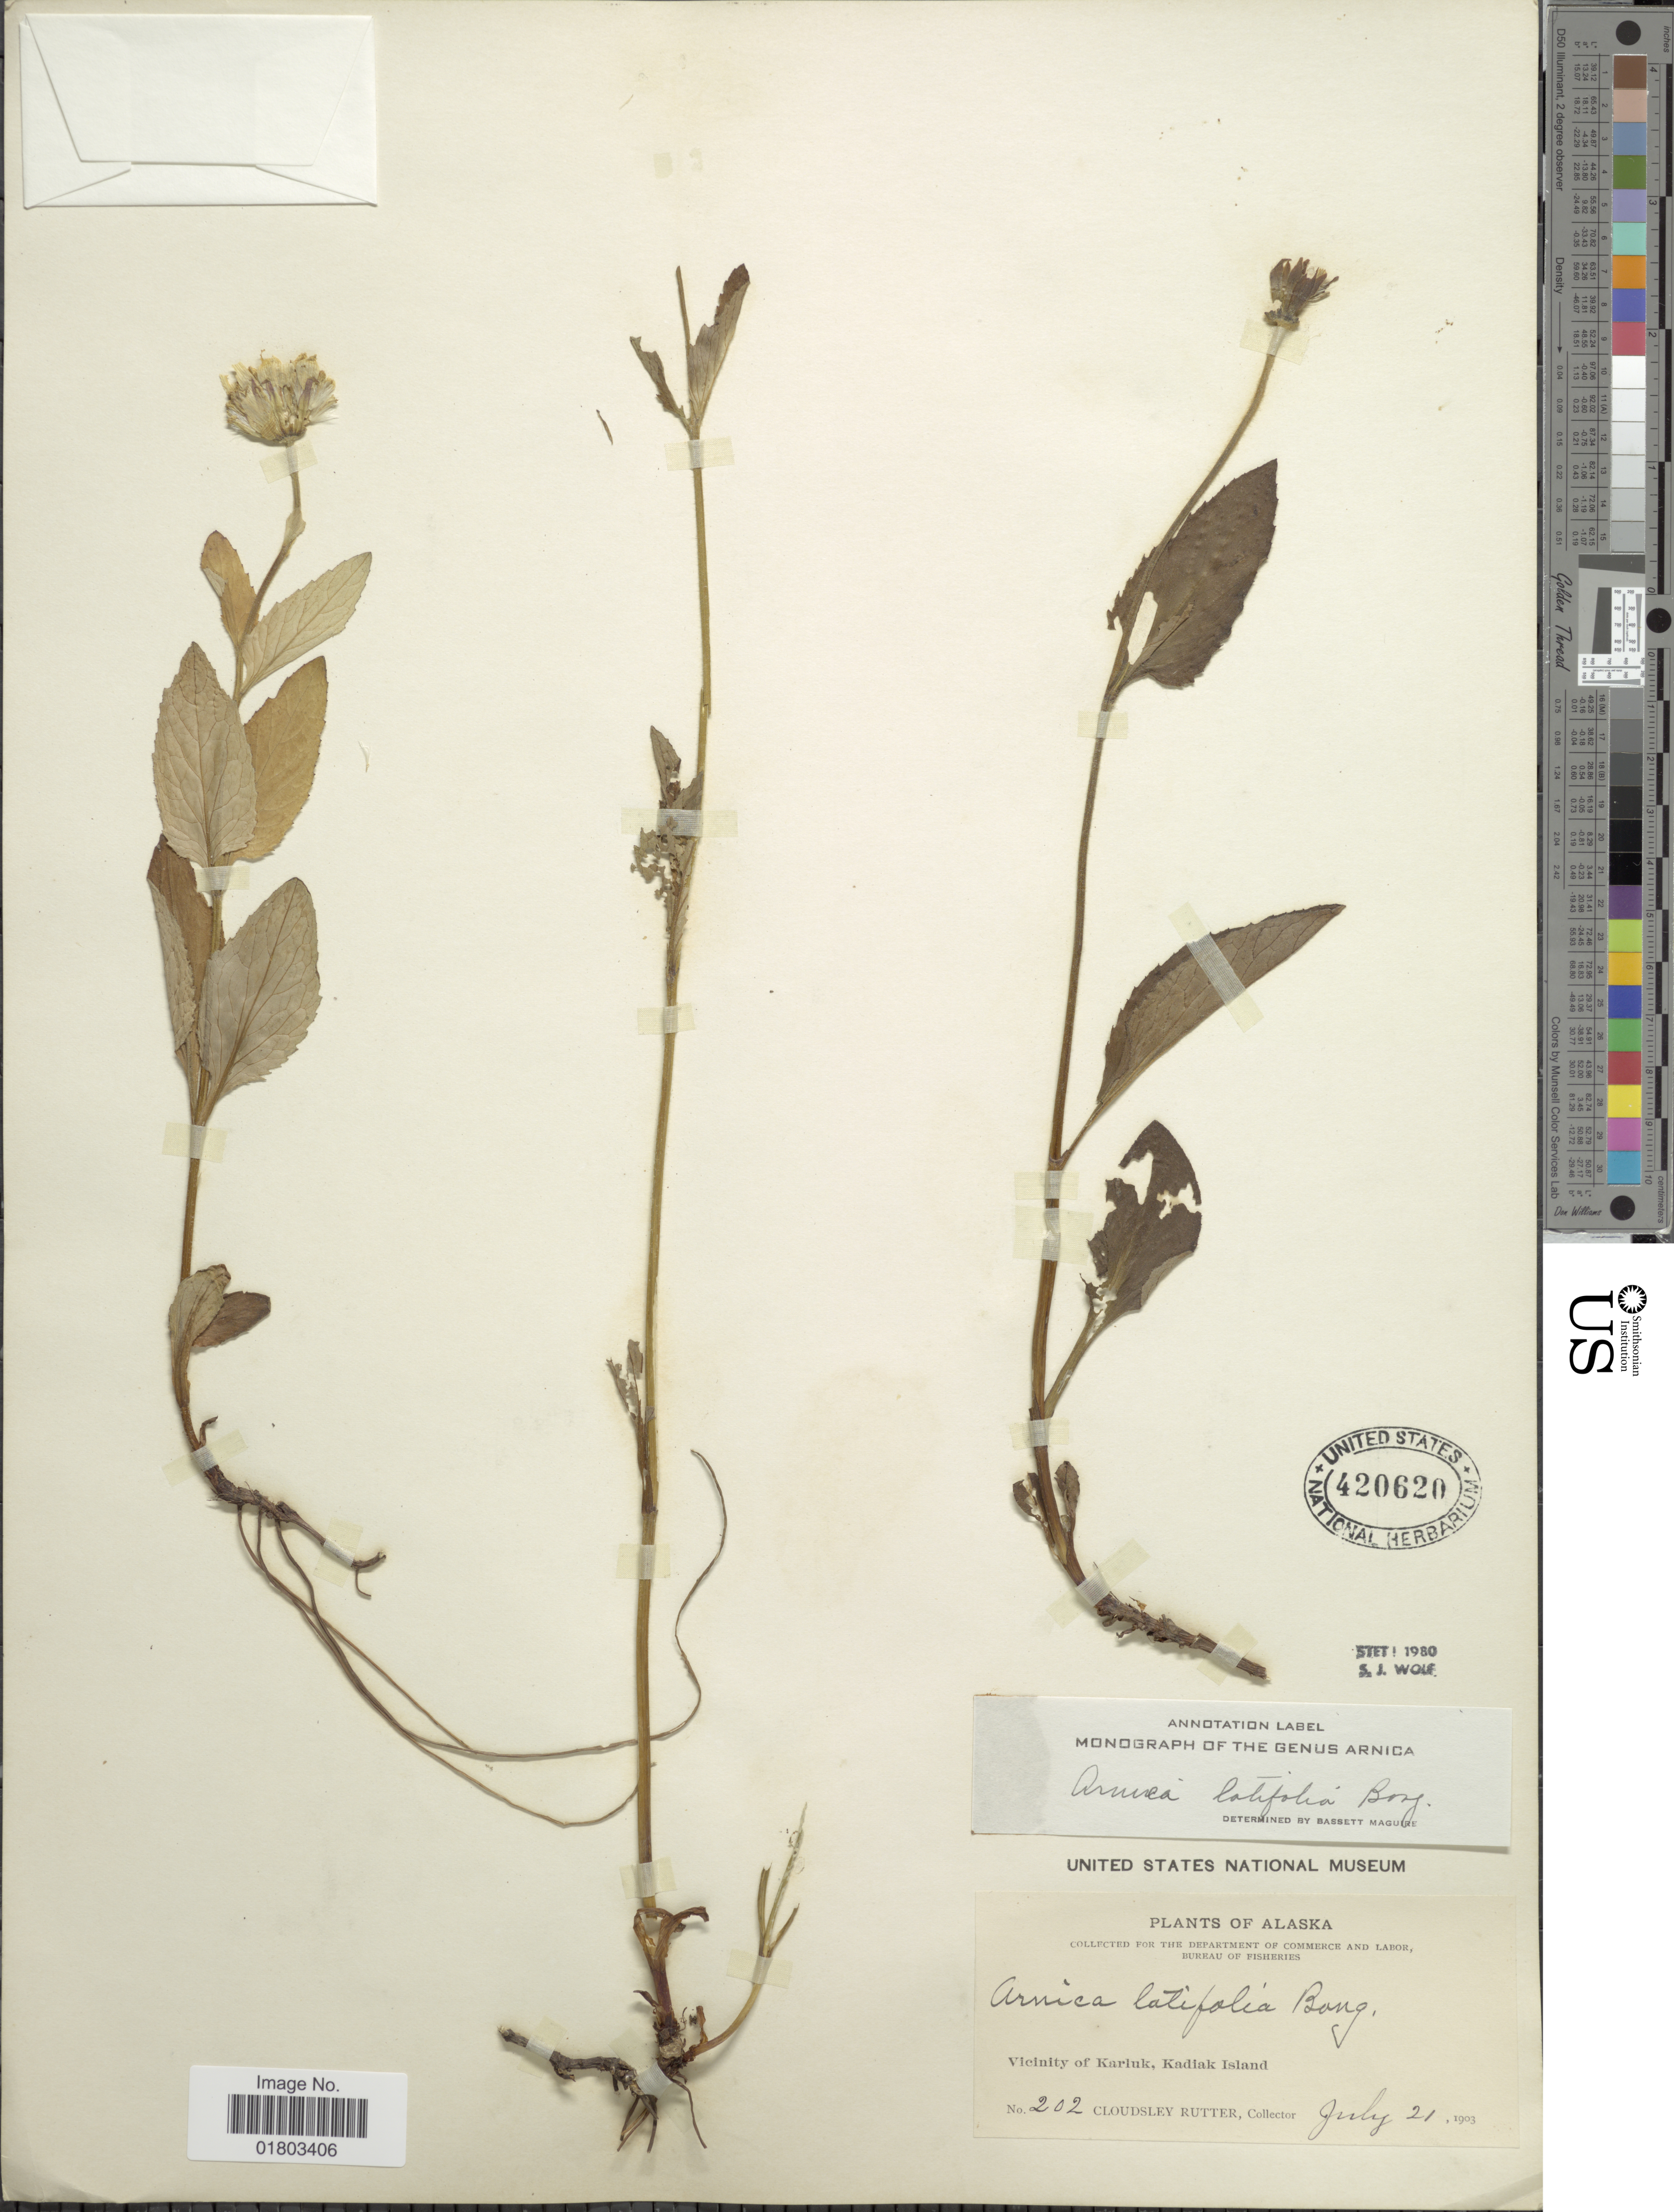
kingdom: Plantae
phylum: Tracheophyta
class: Magnoliopsida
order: Asterales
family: Asteraceae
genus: Arnica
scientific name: Arnica latifolia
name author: Bong.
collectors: C. Rutter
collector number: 202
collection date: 1903-07-21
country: United States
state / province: Alaska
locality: Vicinity of Karluk, Kadiak Island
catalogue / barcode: US 420620